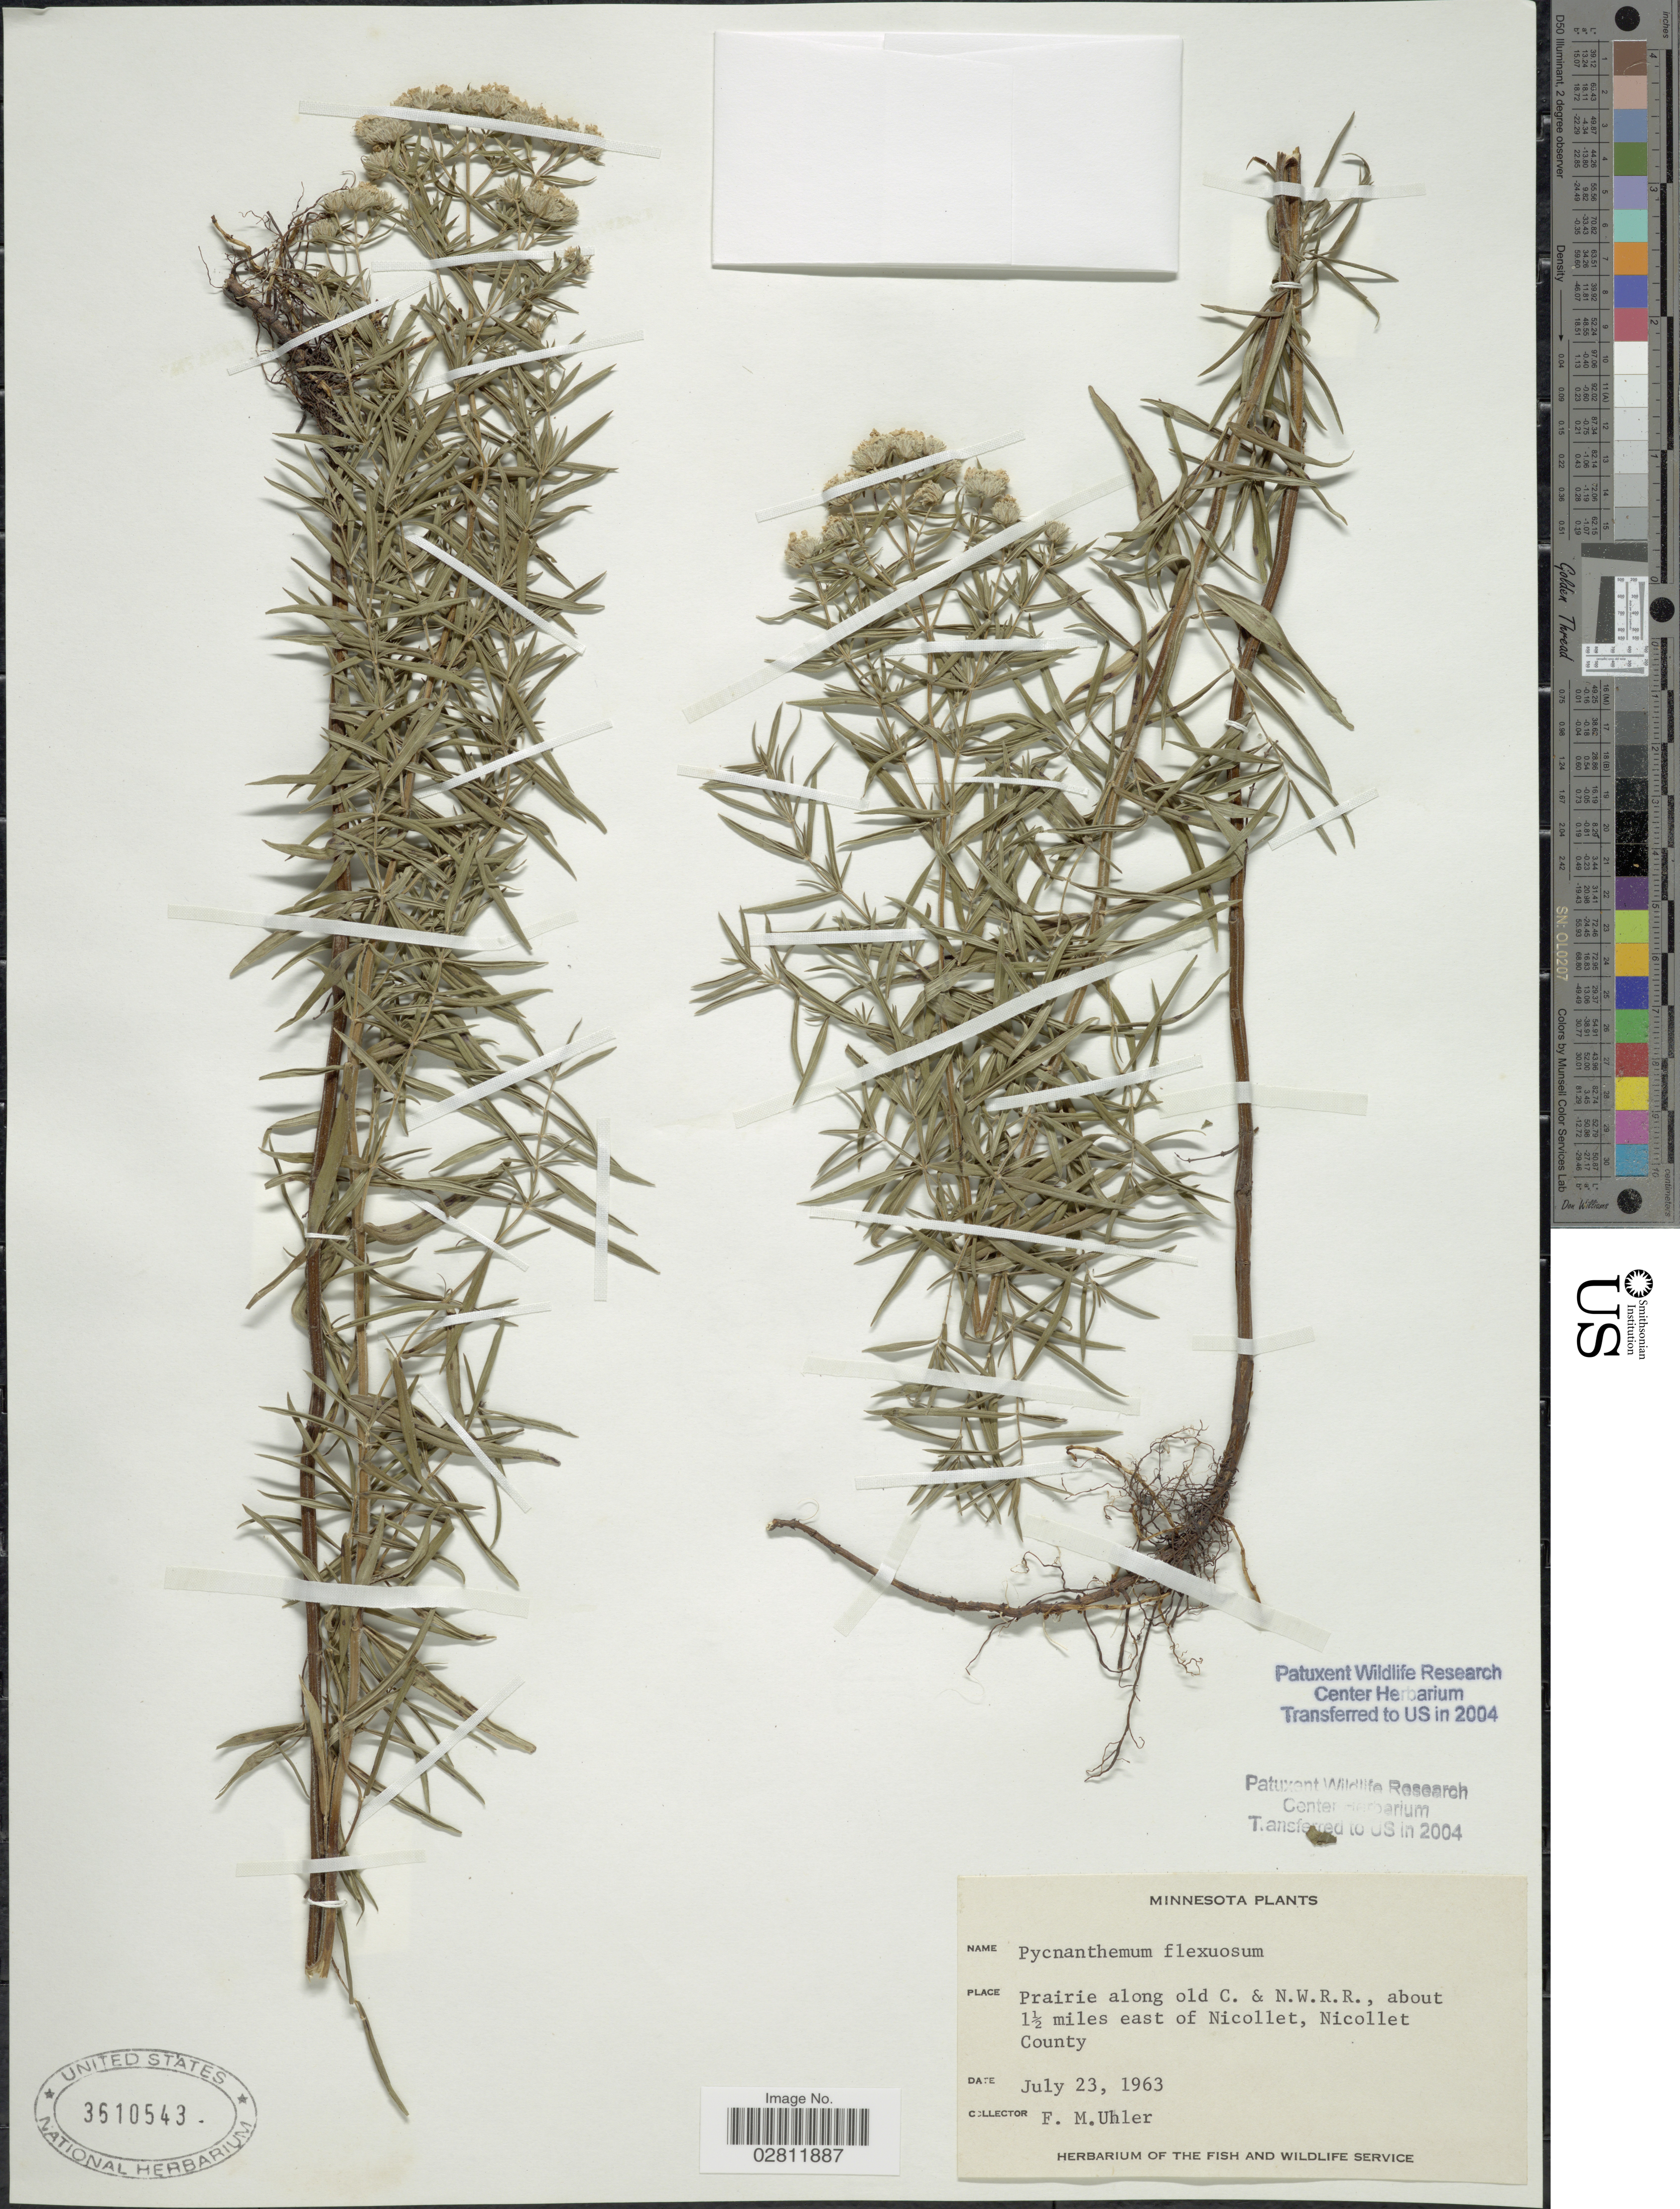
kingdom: Plantae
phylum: Tracheophyta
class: Magnoliopsida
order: Lamiales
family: Lamiaceae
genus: Pycnanthemum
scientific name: Pycnanthemum flexuosum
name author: (Walter) Britton, Stearns & Poggenb.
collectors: F. M. Uhler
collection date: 1963-07-23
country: United States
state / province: Minnesota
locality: Prairie along old C. & N.W.R.R., about 1½ miles east of Nicollet, Nicollet County.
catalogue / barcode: US 3610543